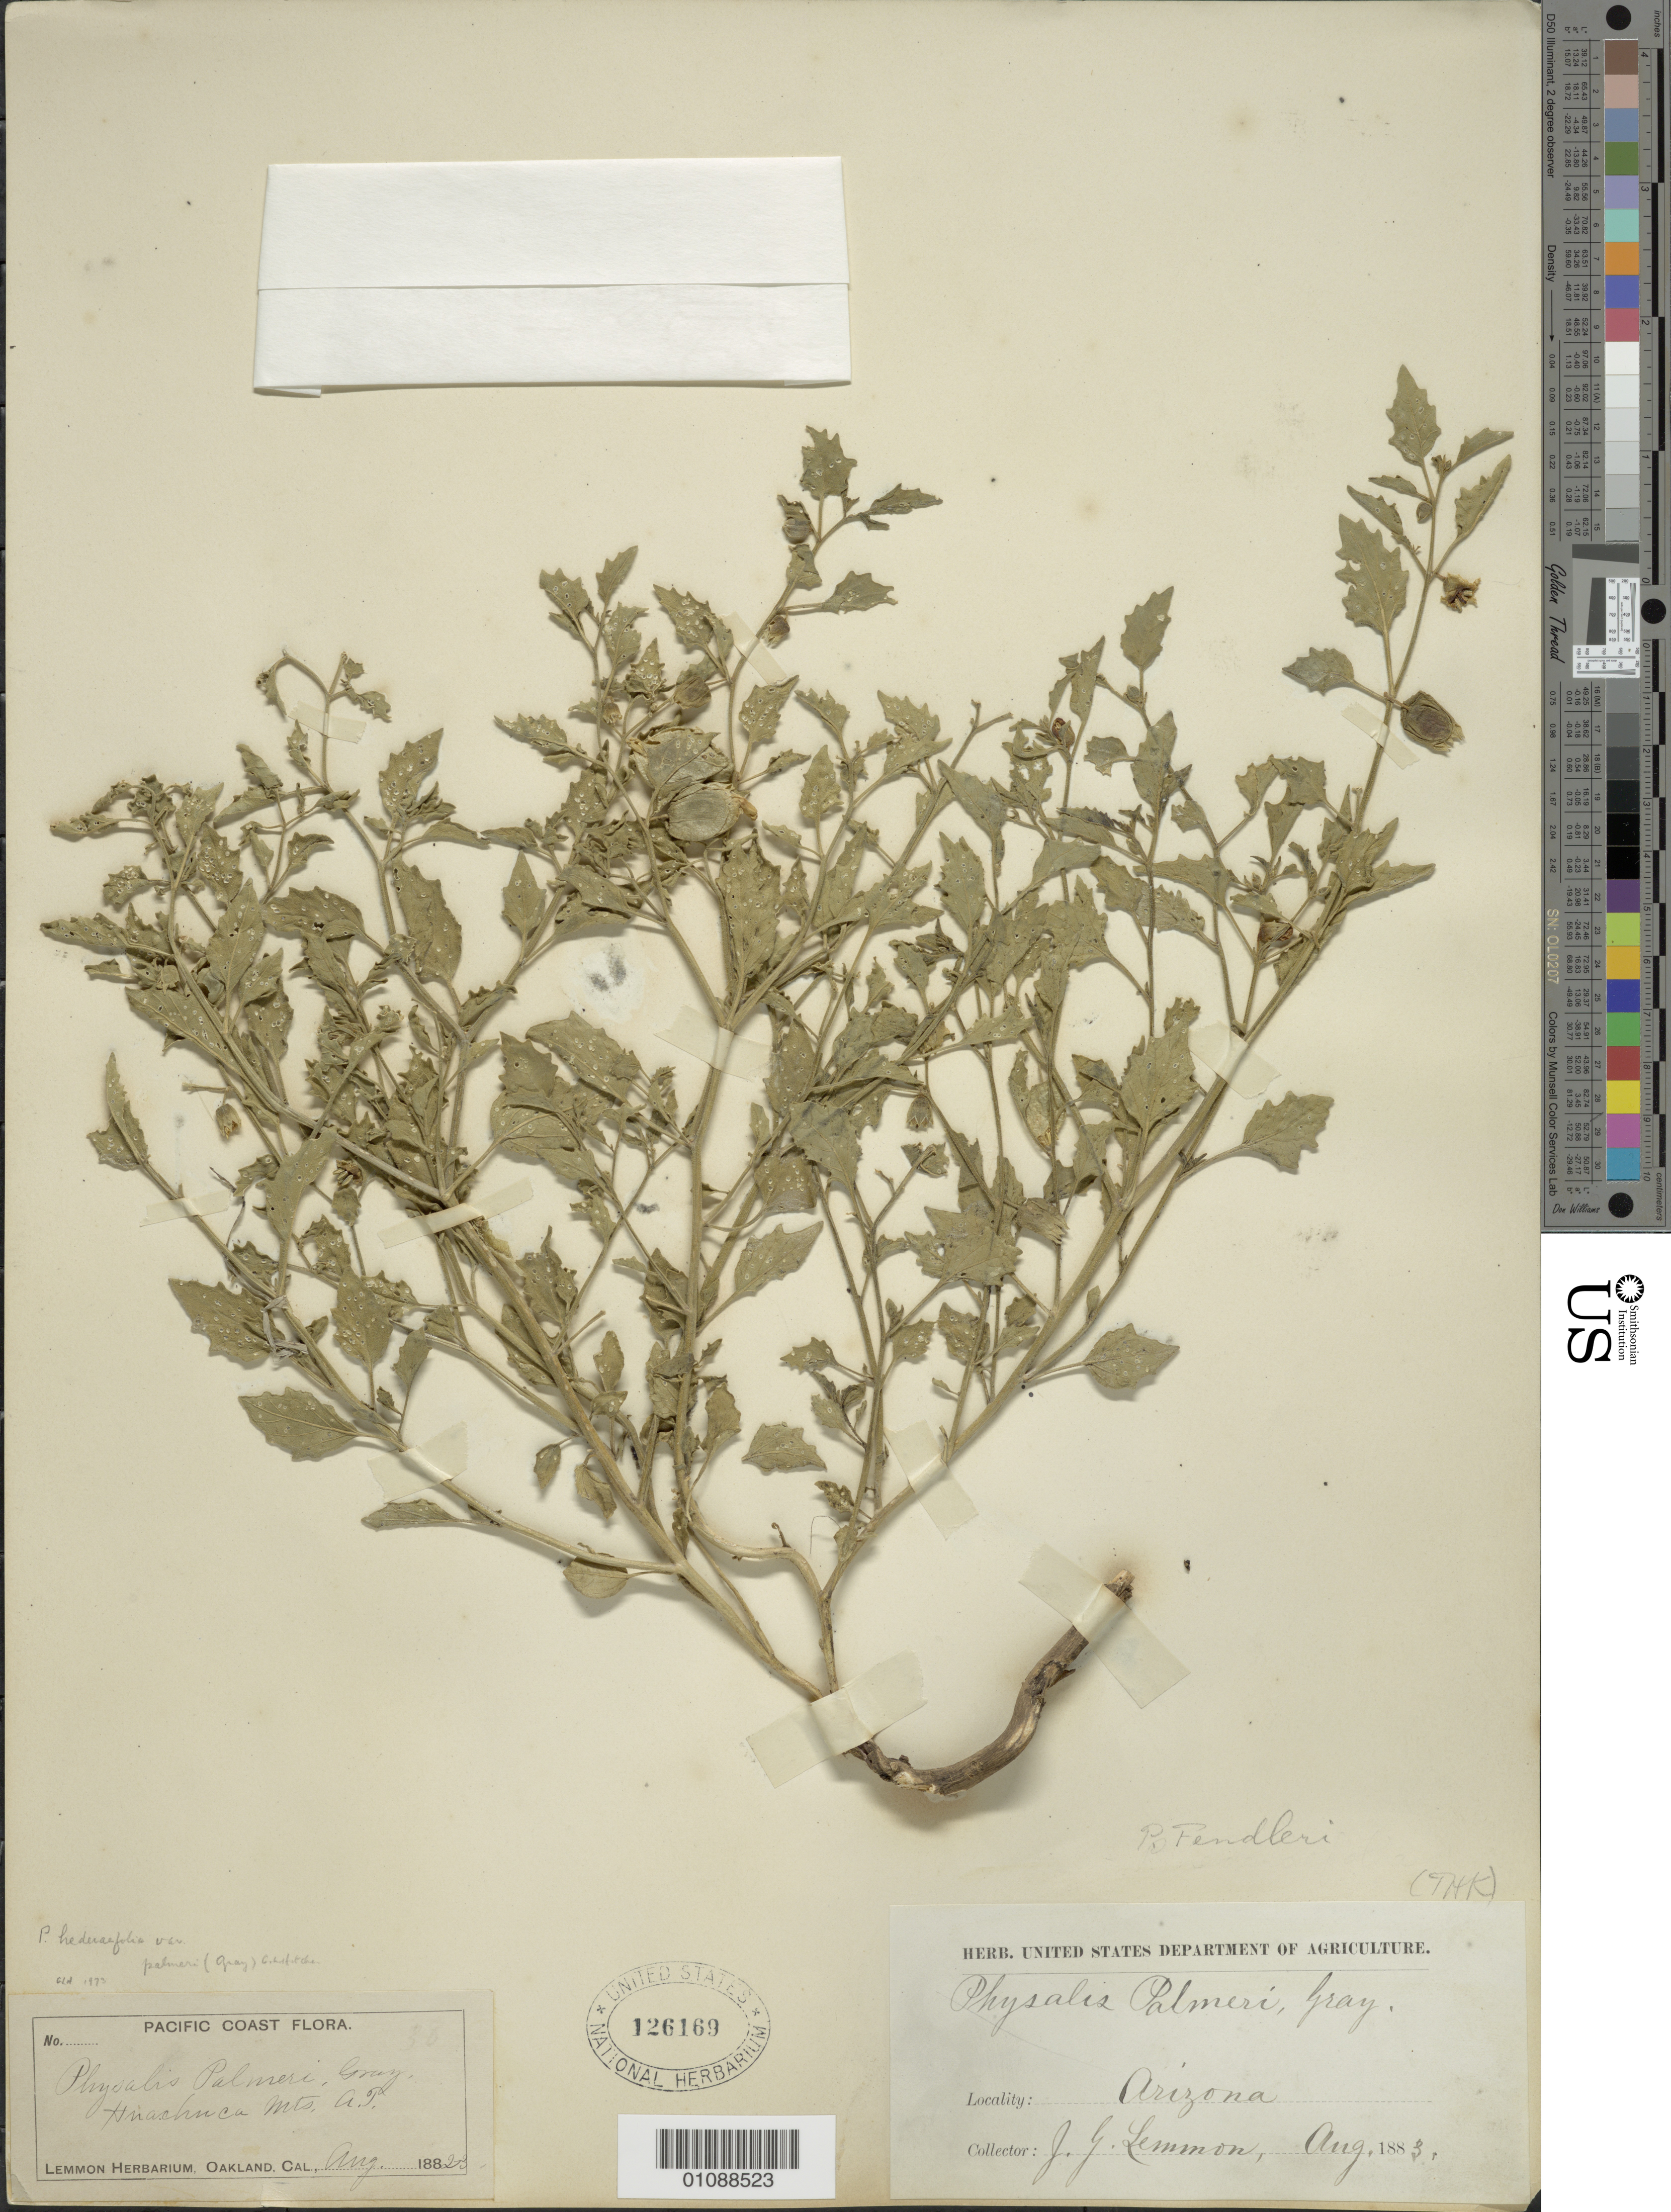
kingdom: Plantae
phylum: Tracheophyta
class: Magnoliopsida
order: Solanales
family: Solanaceae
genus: Physalis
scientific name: Physalis hederifolia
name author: A. Gray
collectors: J. Lemmon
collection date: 1882-08/1883-08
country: United States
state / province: Arizona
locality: Pacific Coast. Huachuca Mts.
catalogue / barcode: US 126169